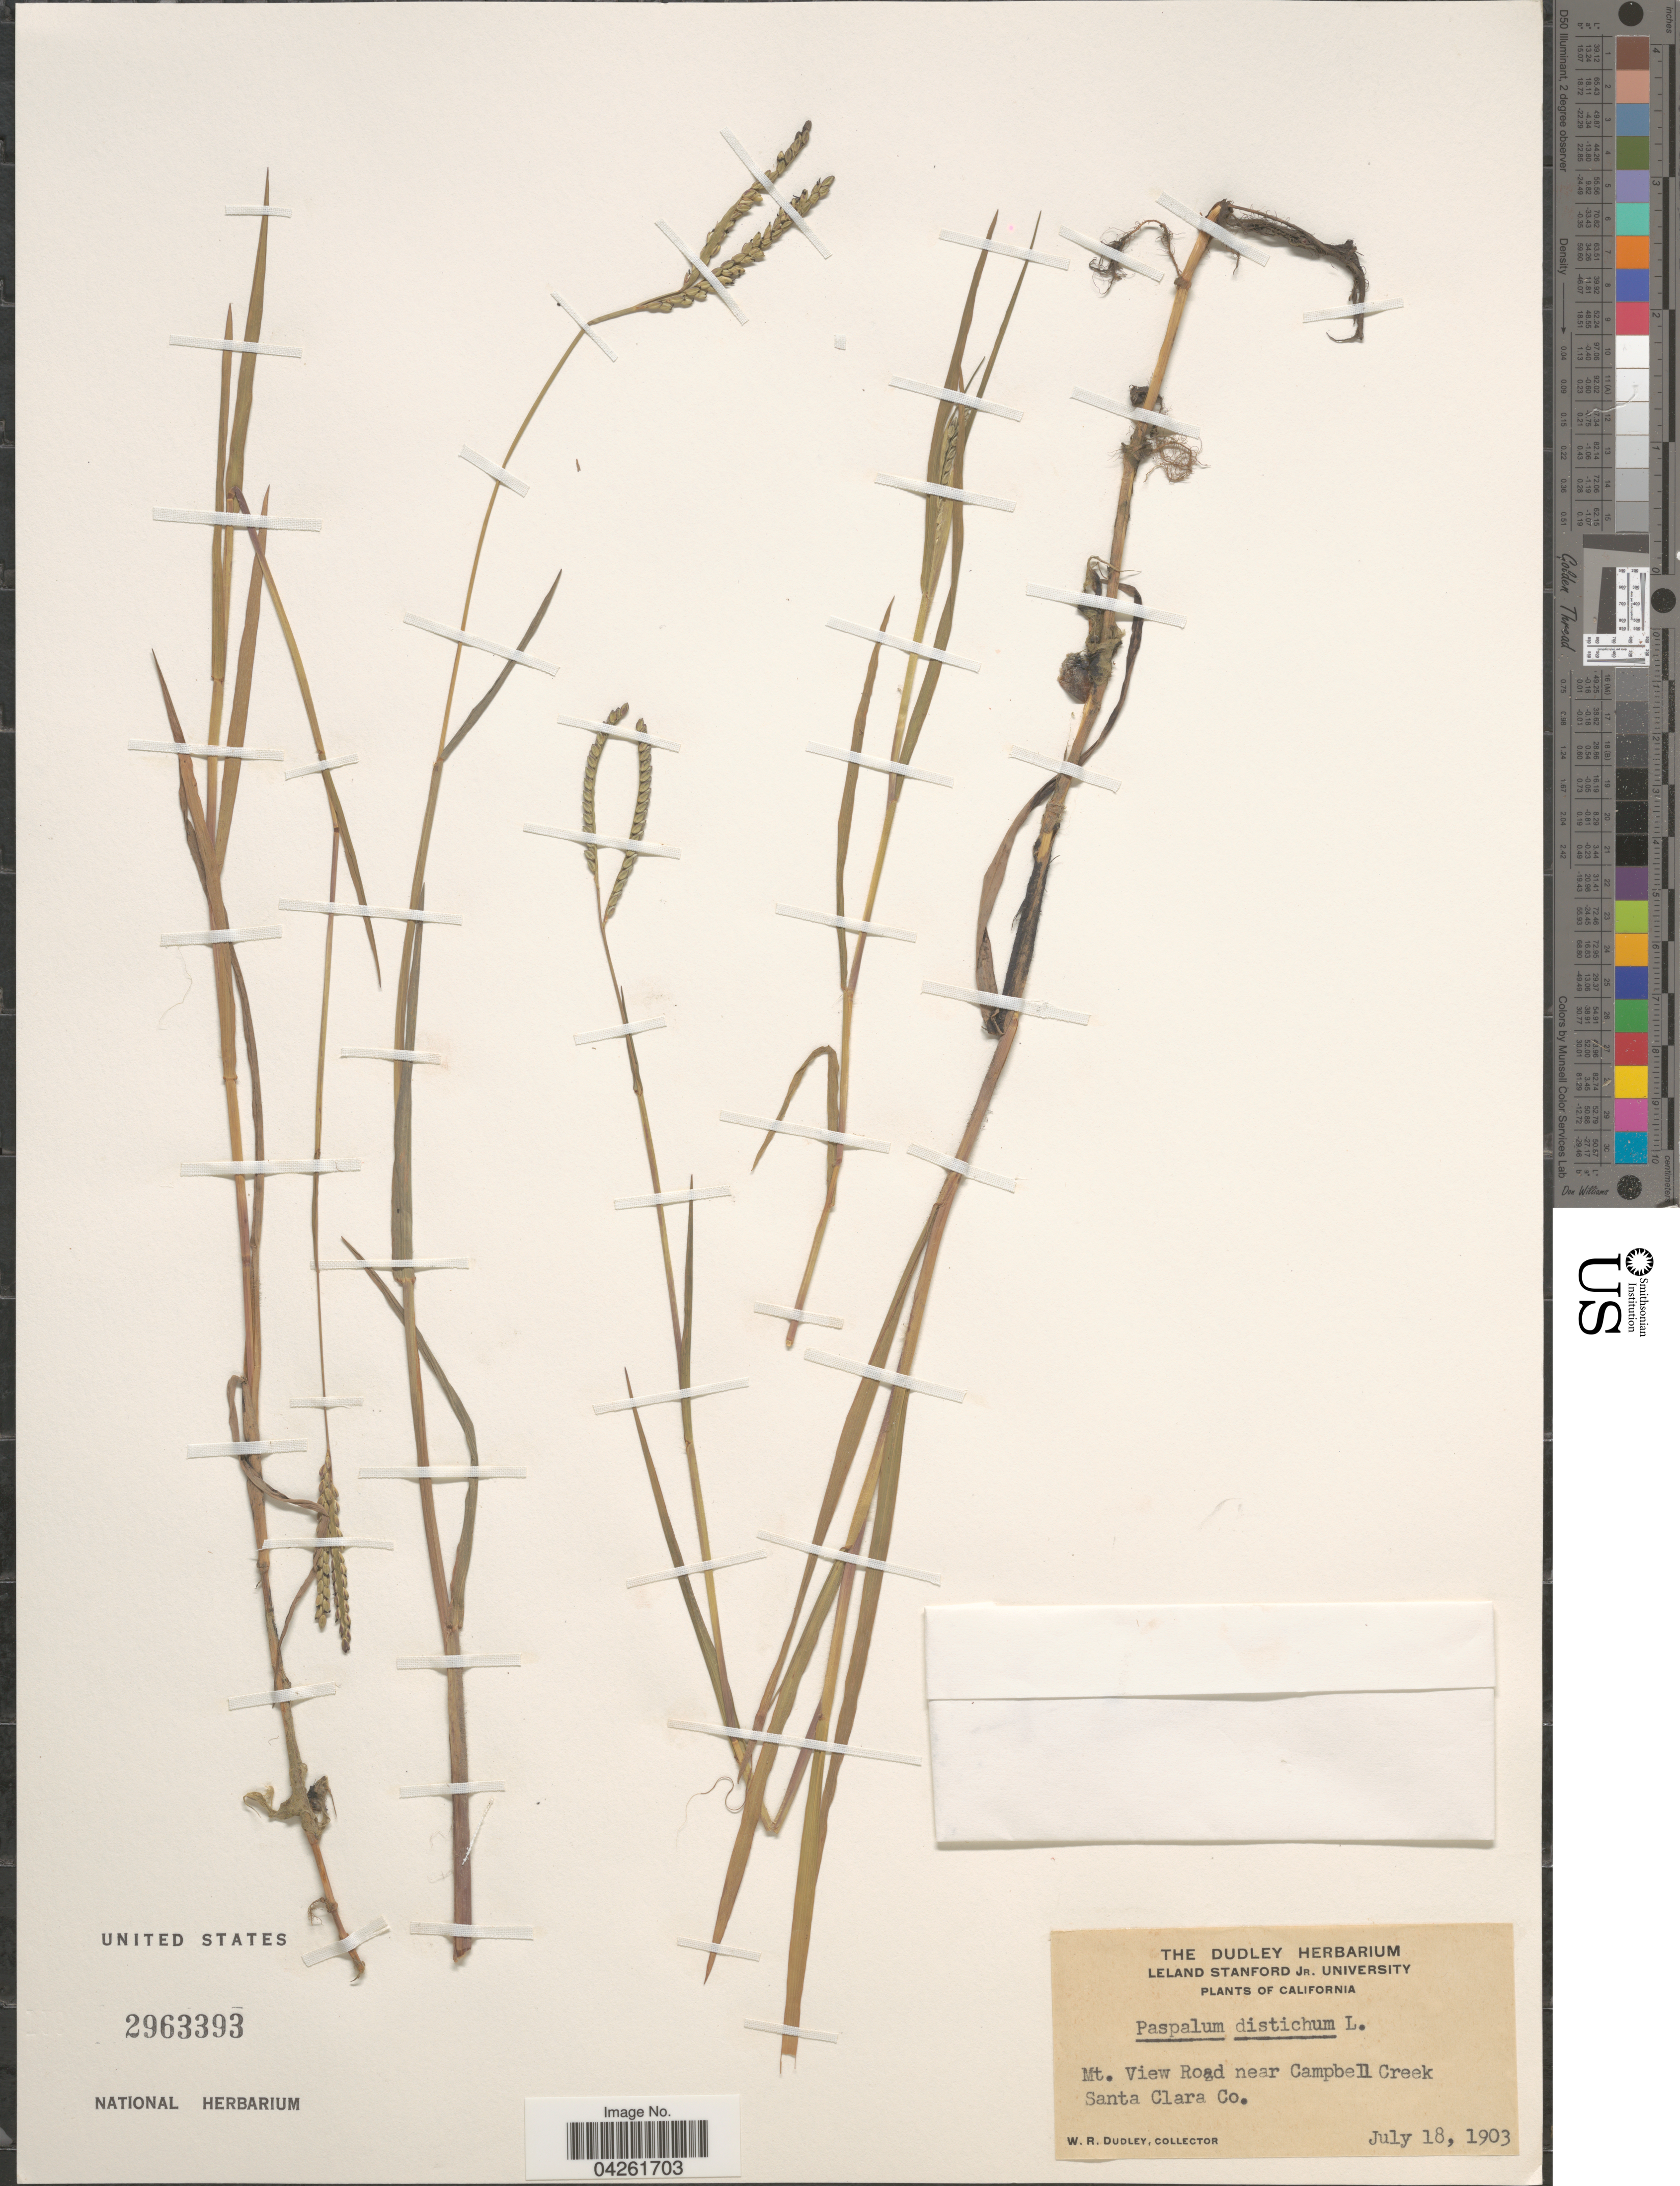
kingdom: Plantae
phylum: Tracheophyta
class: Liliopsida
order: Poales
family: Poaceae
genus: Paspalum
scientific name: Paspalum distichum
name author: L.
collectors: W. Dudley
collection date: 1903-07-18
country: United States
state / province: California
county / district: Santa Clara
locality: Mt. View Road near Campbell Creek Santa Clara Co.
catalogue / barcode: US 2963392